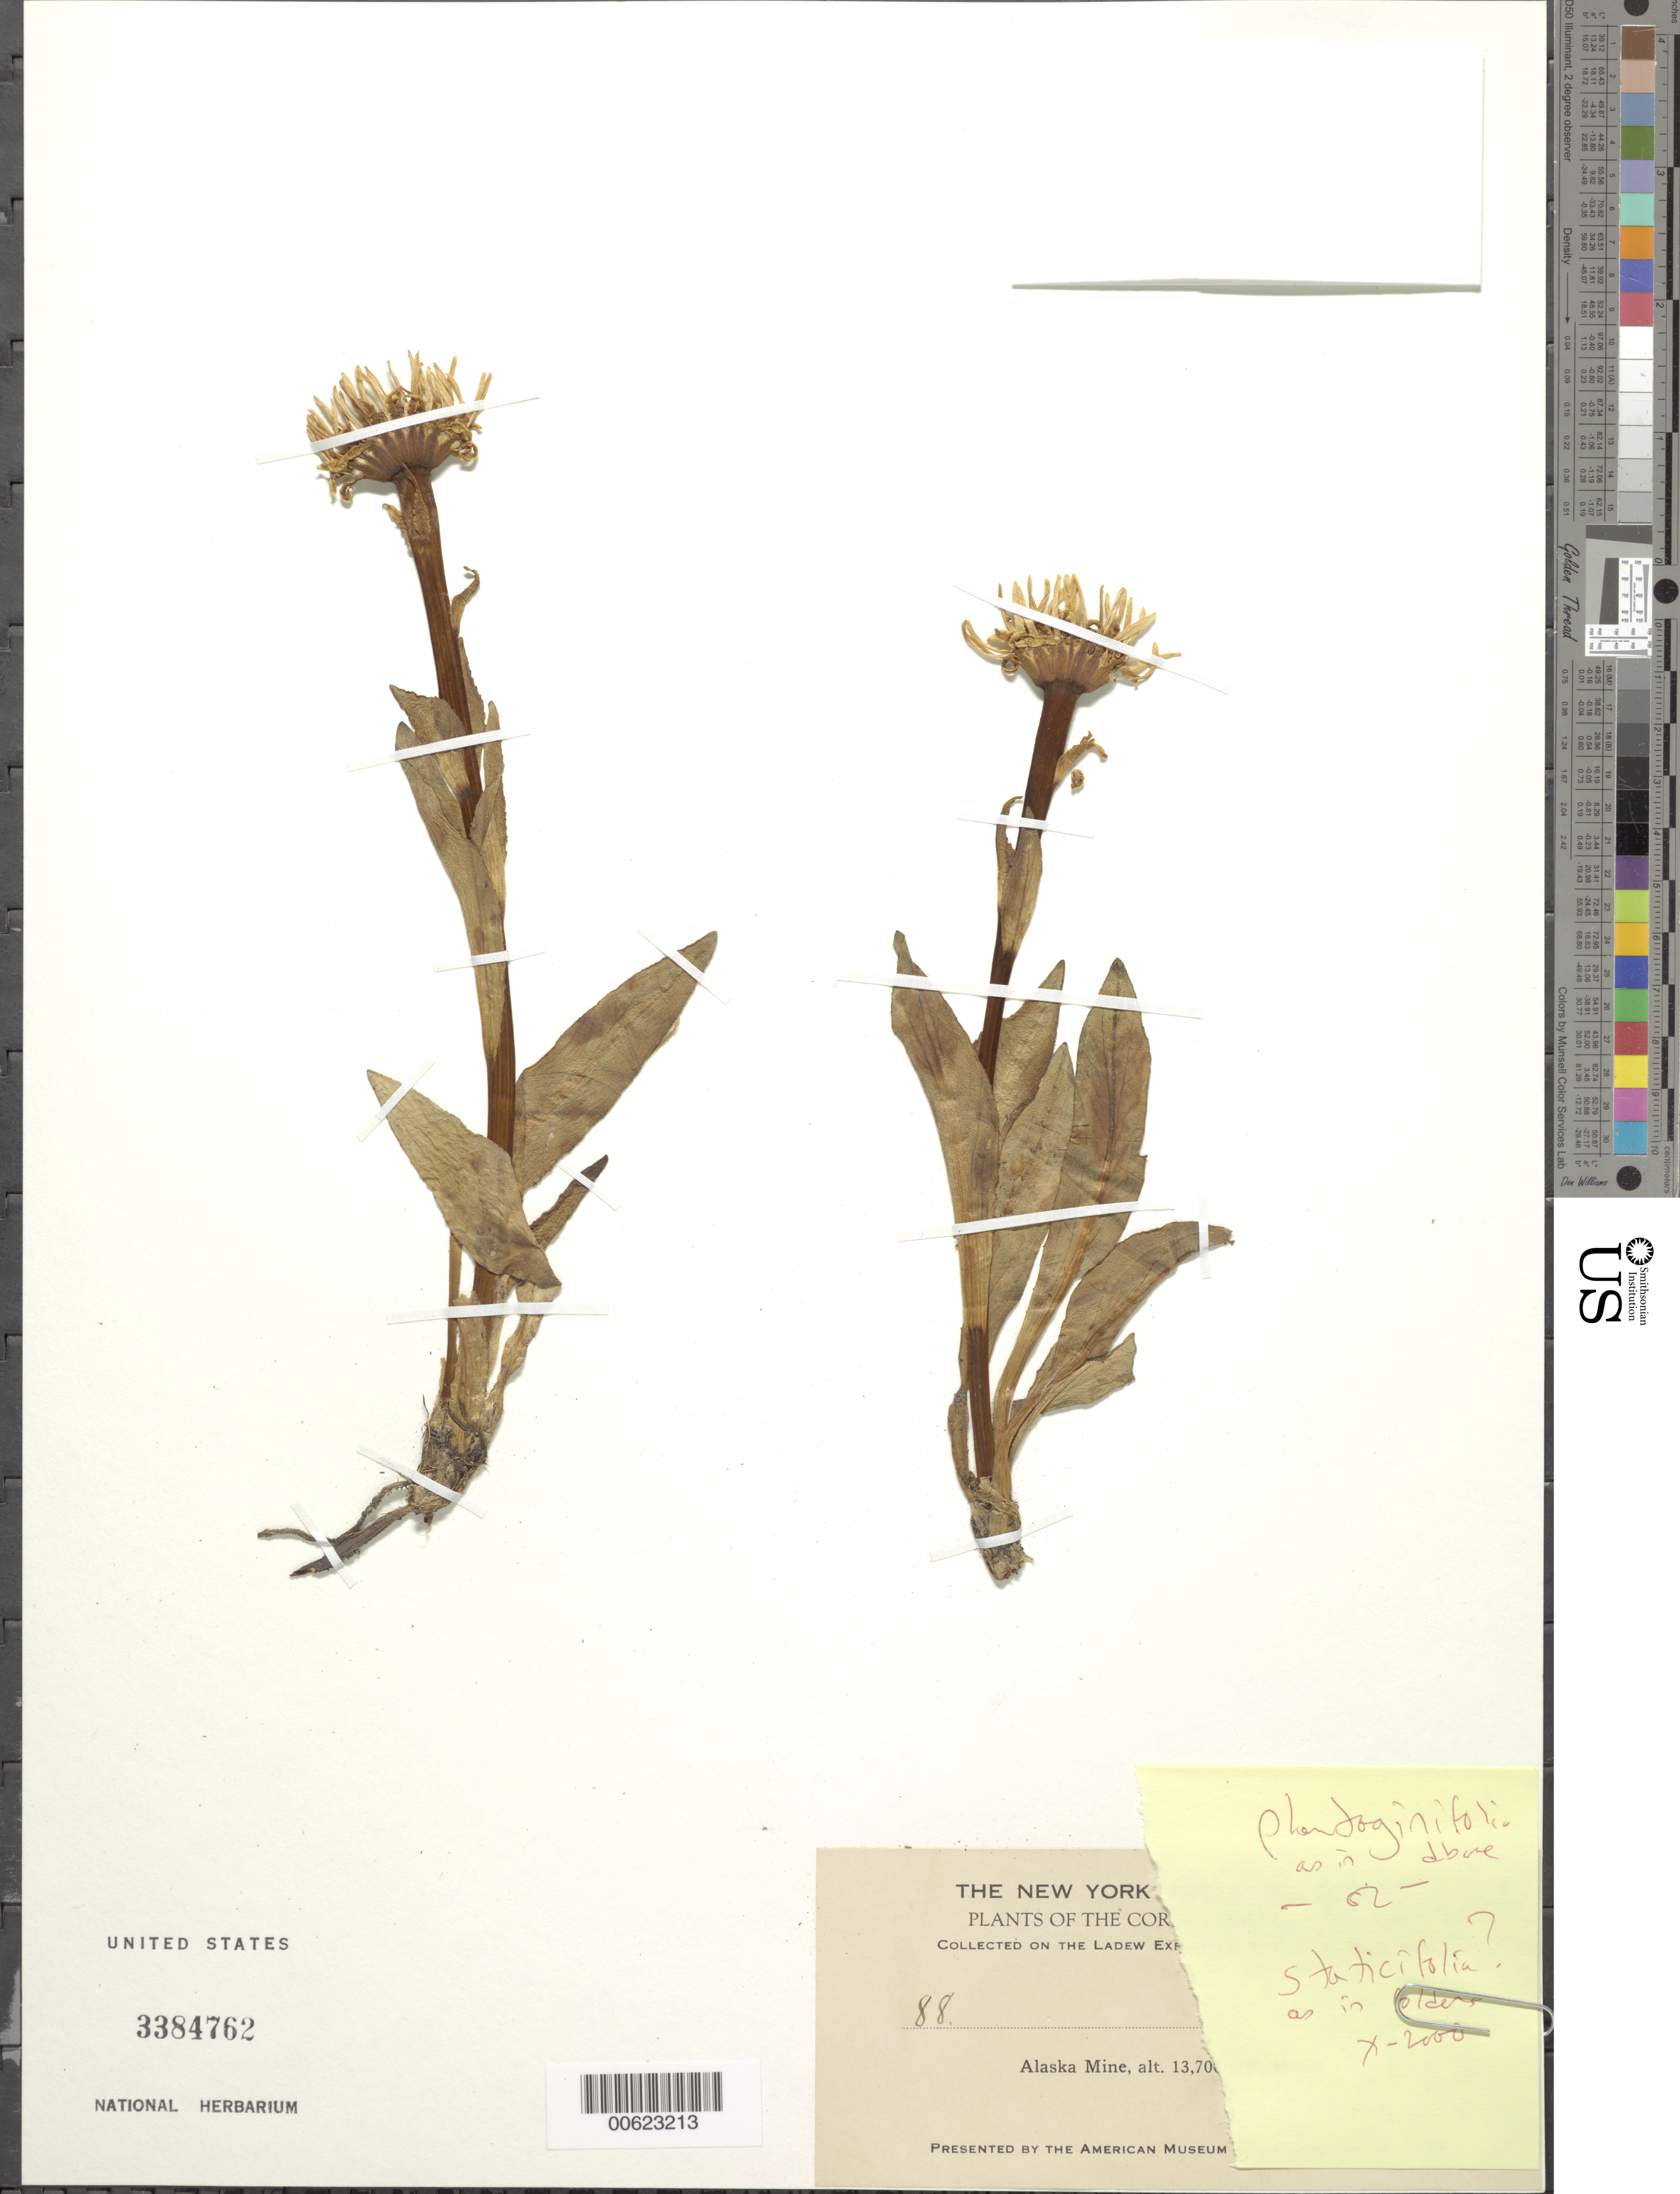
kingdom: Plantae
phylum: Tracheophyta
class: Magnoliopsida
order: Asterales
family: Asteraceae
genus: Werneria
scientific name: Werneria plantaginifolia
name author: Wedd. ex Klatt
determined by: Calvo, Joel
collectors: G. Tate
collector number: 88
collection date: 1926-03-01/1926-03-04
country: Bolivia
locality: Alaska Mine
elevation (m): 4176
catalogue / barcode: US 3384762